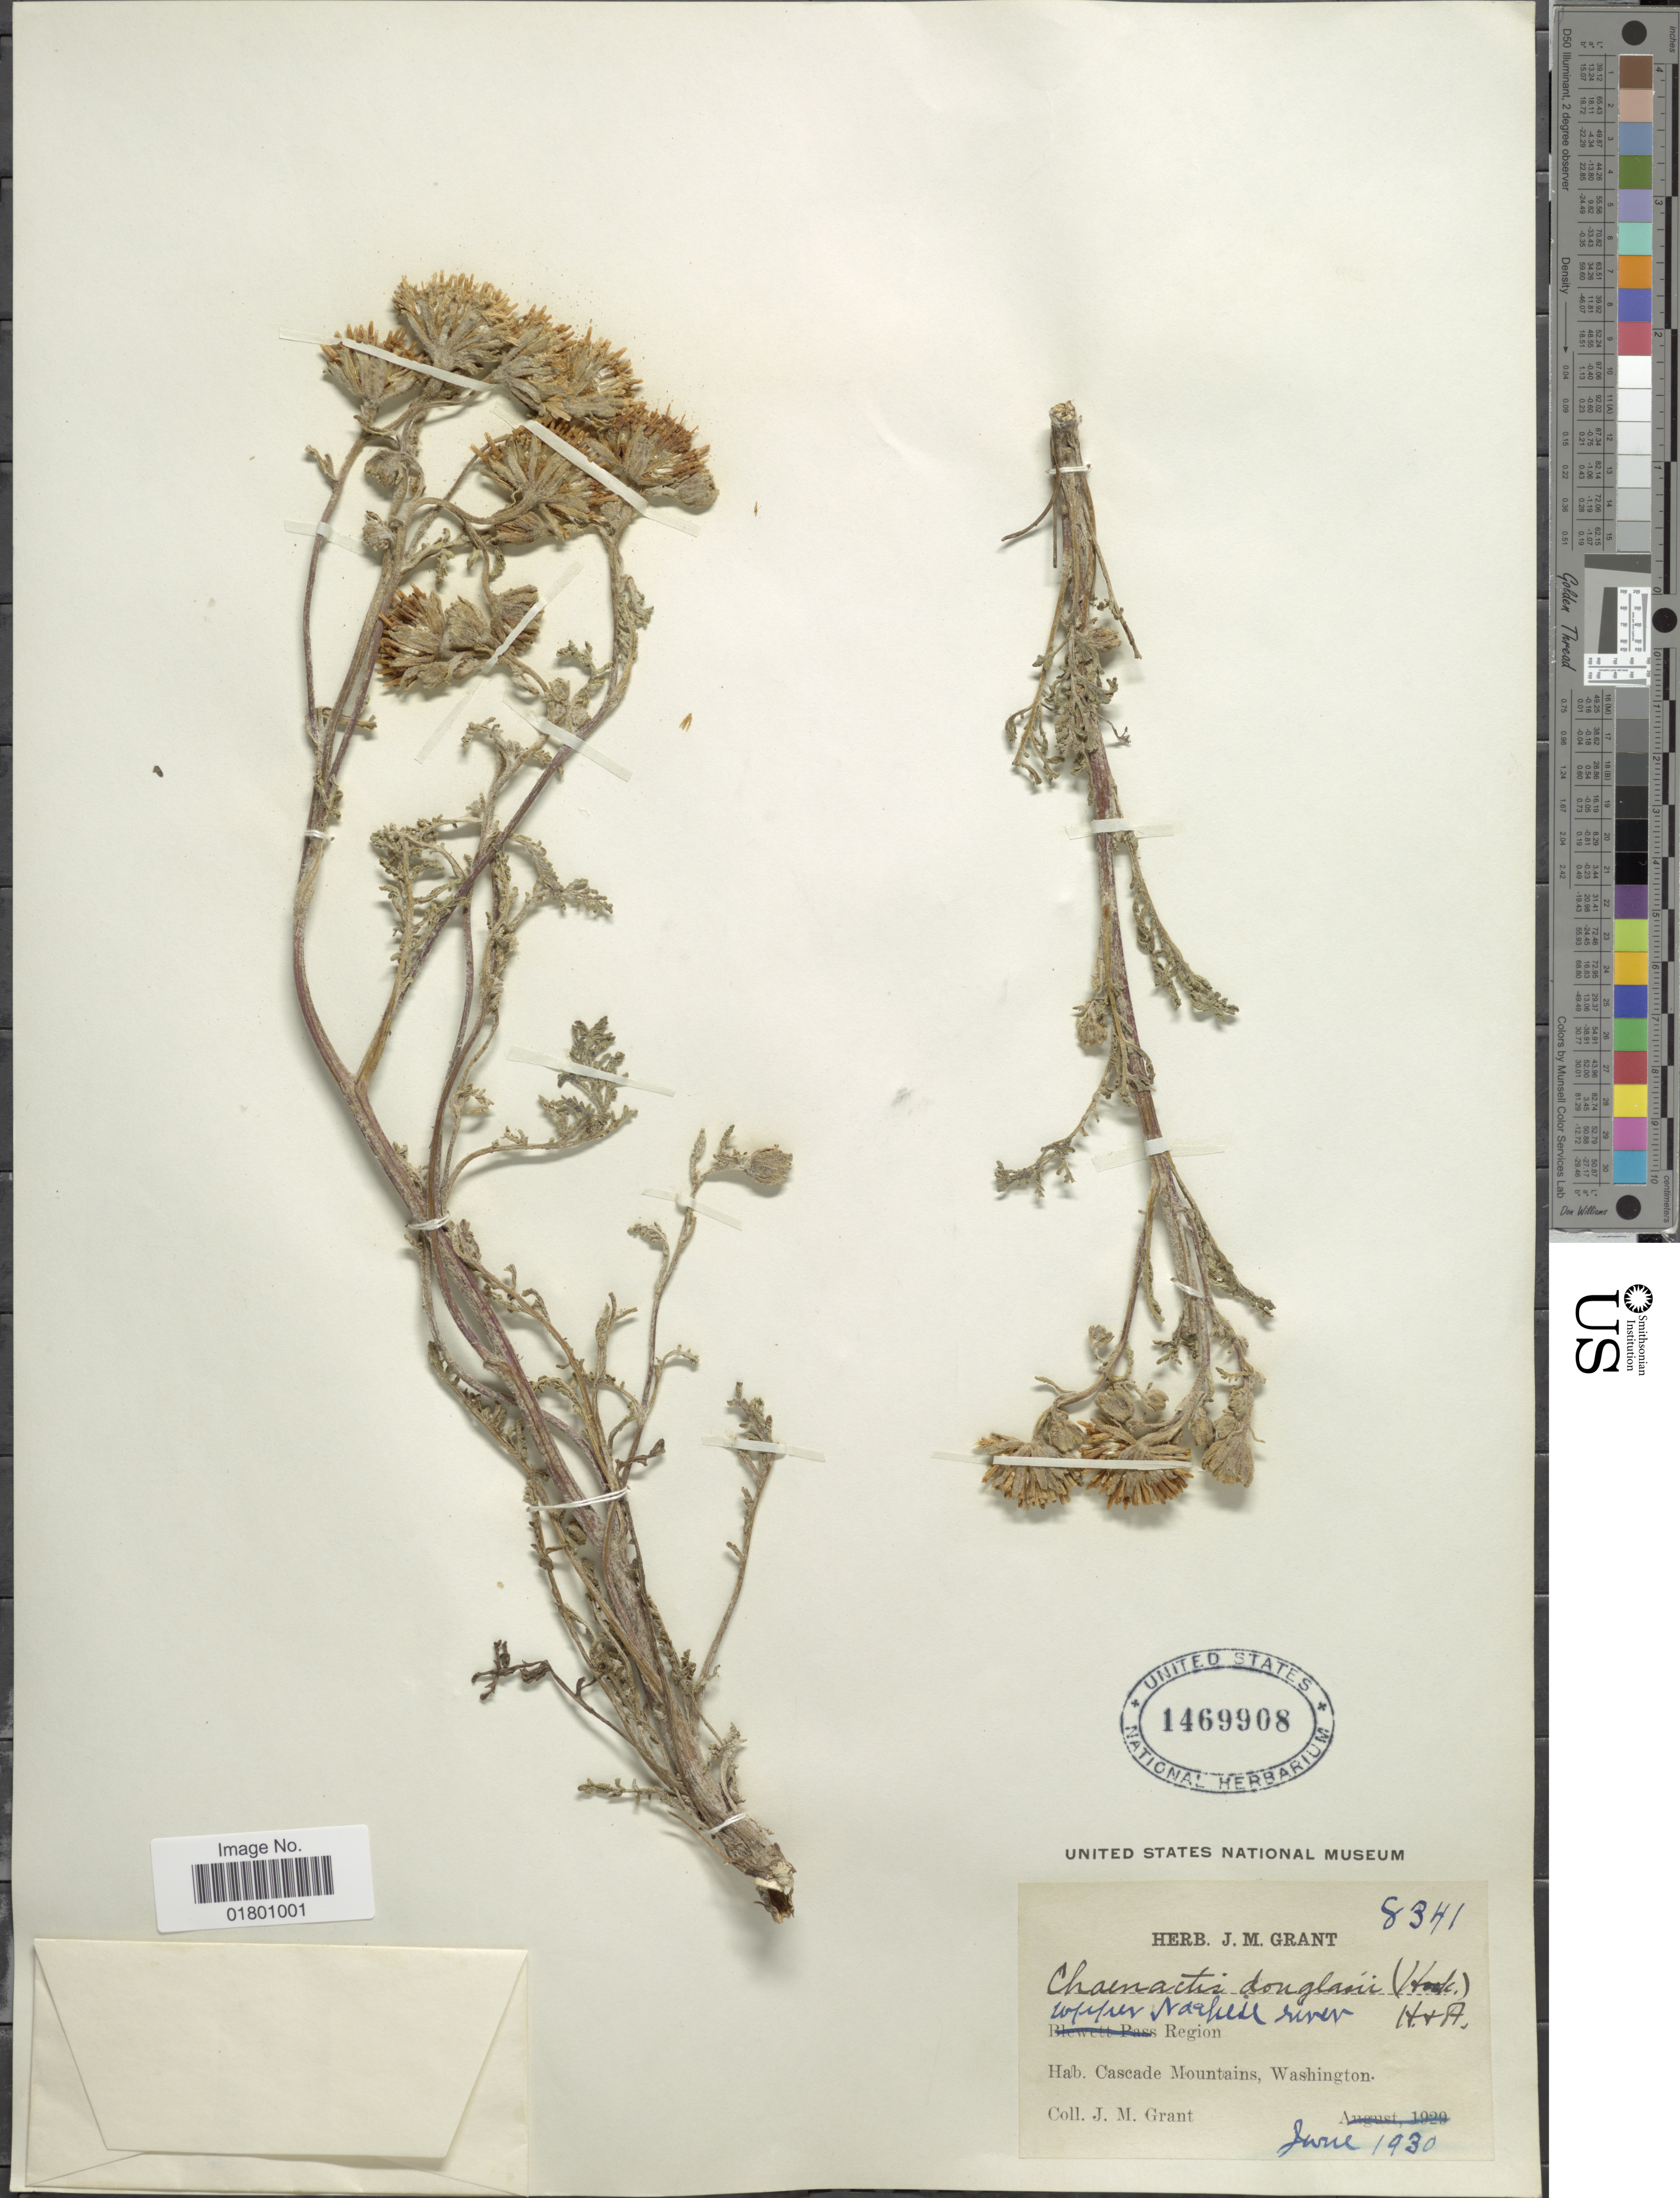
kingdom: Plantae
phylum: Tracheophyta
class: Magnoliopsida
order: Asterales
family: Asteraceae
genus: Chaenactis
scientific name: Chaenactis douglasii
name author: Hook. & Arn.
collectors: J. M. Grant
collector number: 8341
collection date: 1930-06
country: United States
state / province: Washington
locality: Cascade Mountains, Upper Naches river Region.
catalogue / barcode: US 1469908